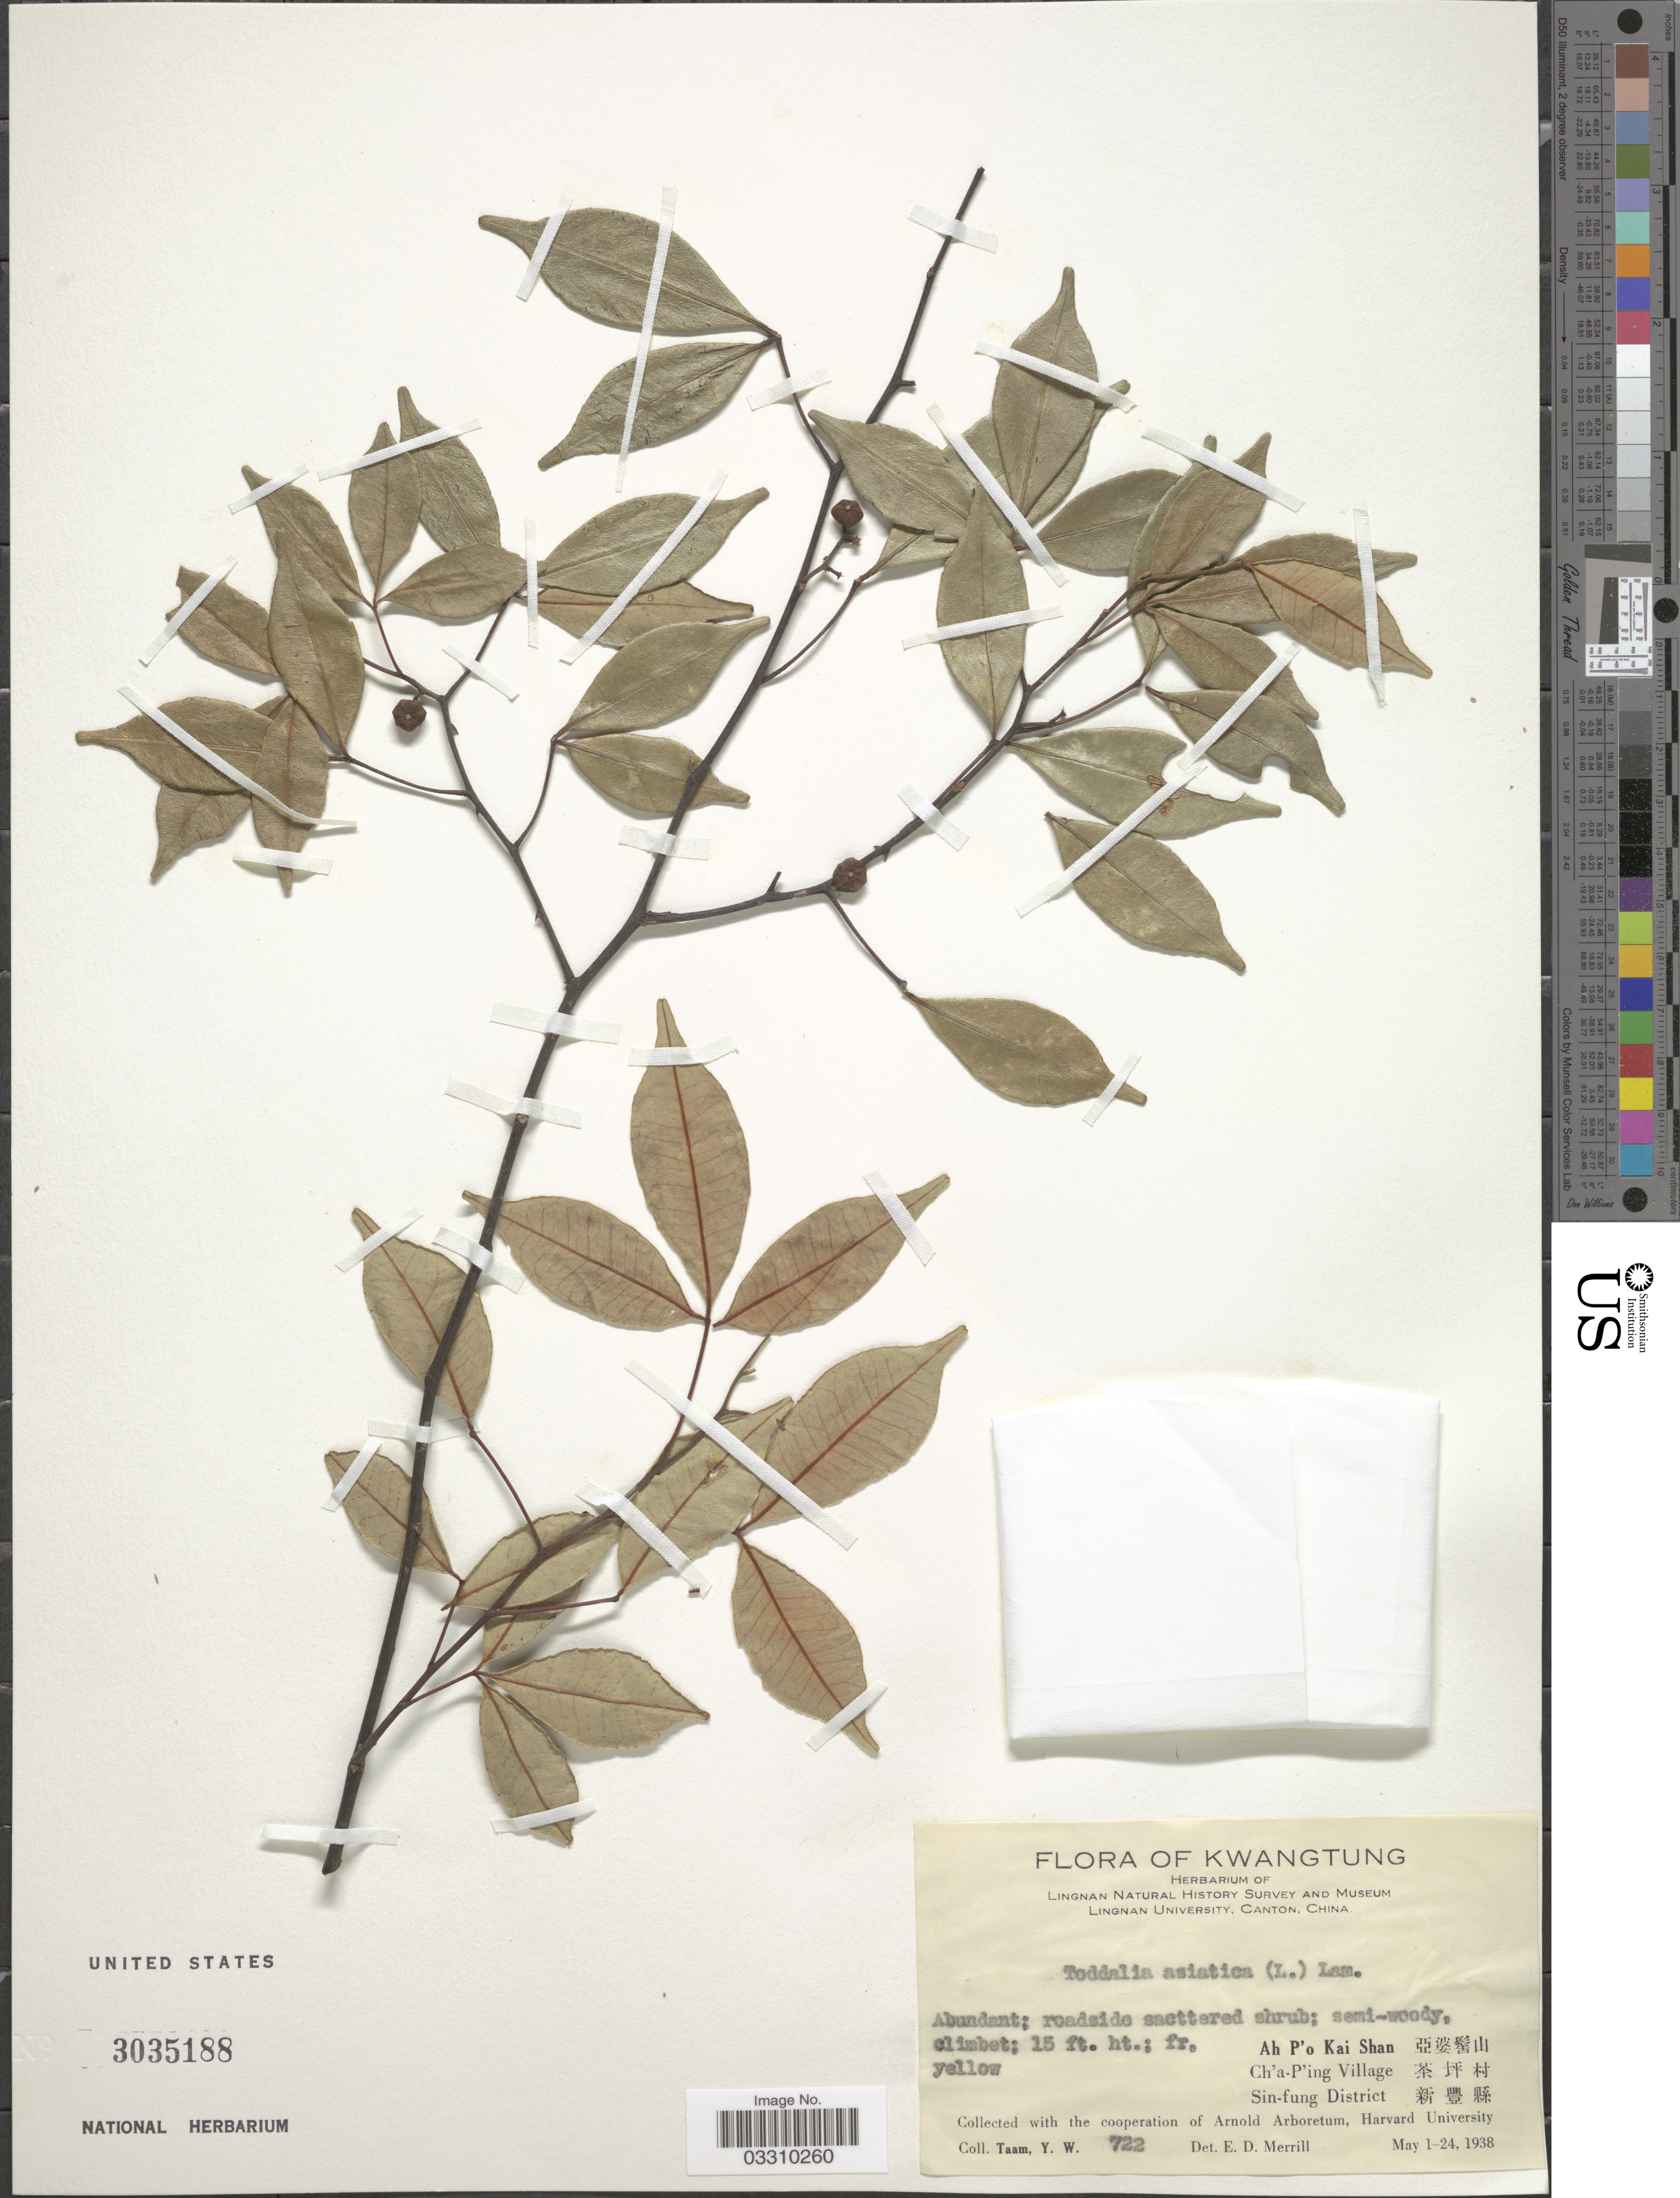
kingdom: Plantae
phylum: Tracheophyta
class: Magnoliopsida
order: Sapindales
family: Rutaceae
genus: Zanthoxylum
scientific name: Zanthoxylum asiaticum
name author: (L.) Appelhans et al.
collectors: Y. W. Taam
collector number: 722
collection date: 1938-05-01/1938-05-24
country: China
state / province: Guangdong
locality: Kwatung.Ah P'o Kai Shan . Ch'a-P'ing Village Sin-fung District .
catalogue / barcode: US 3035188